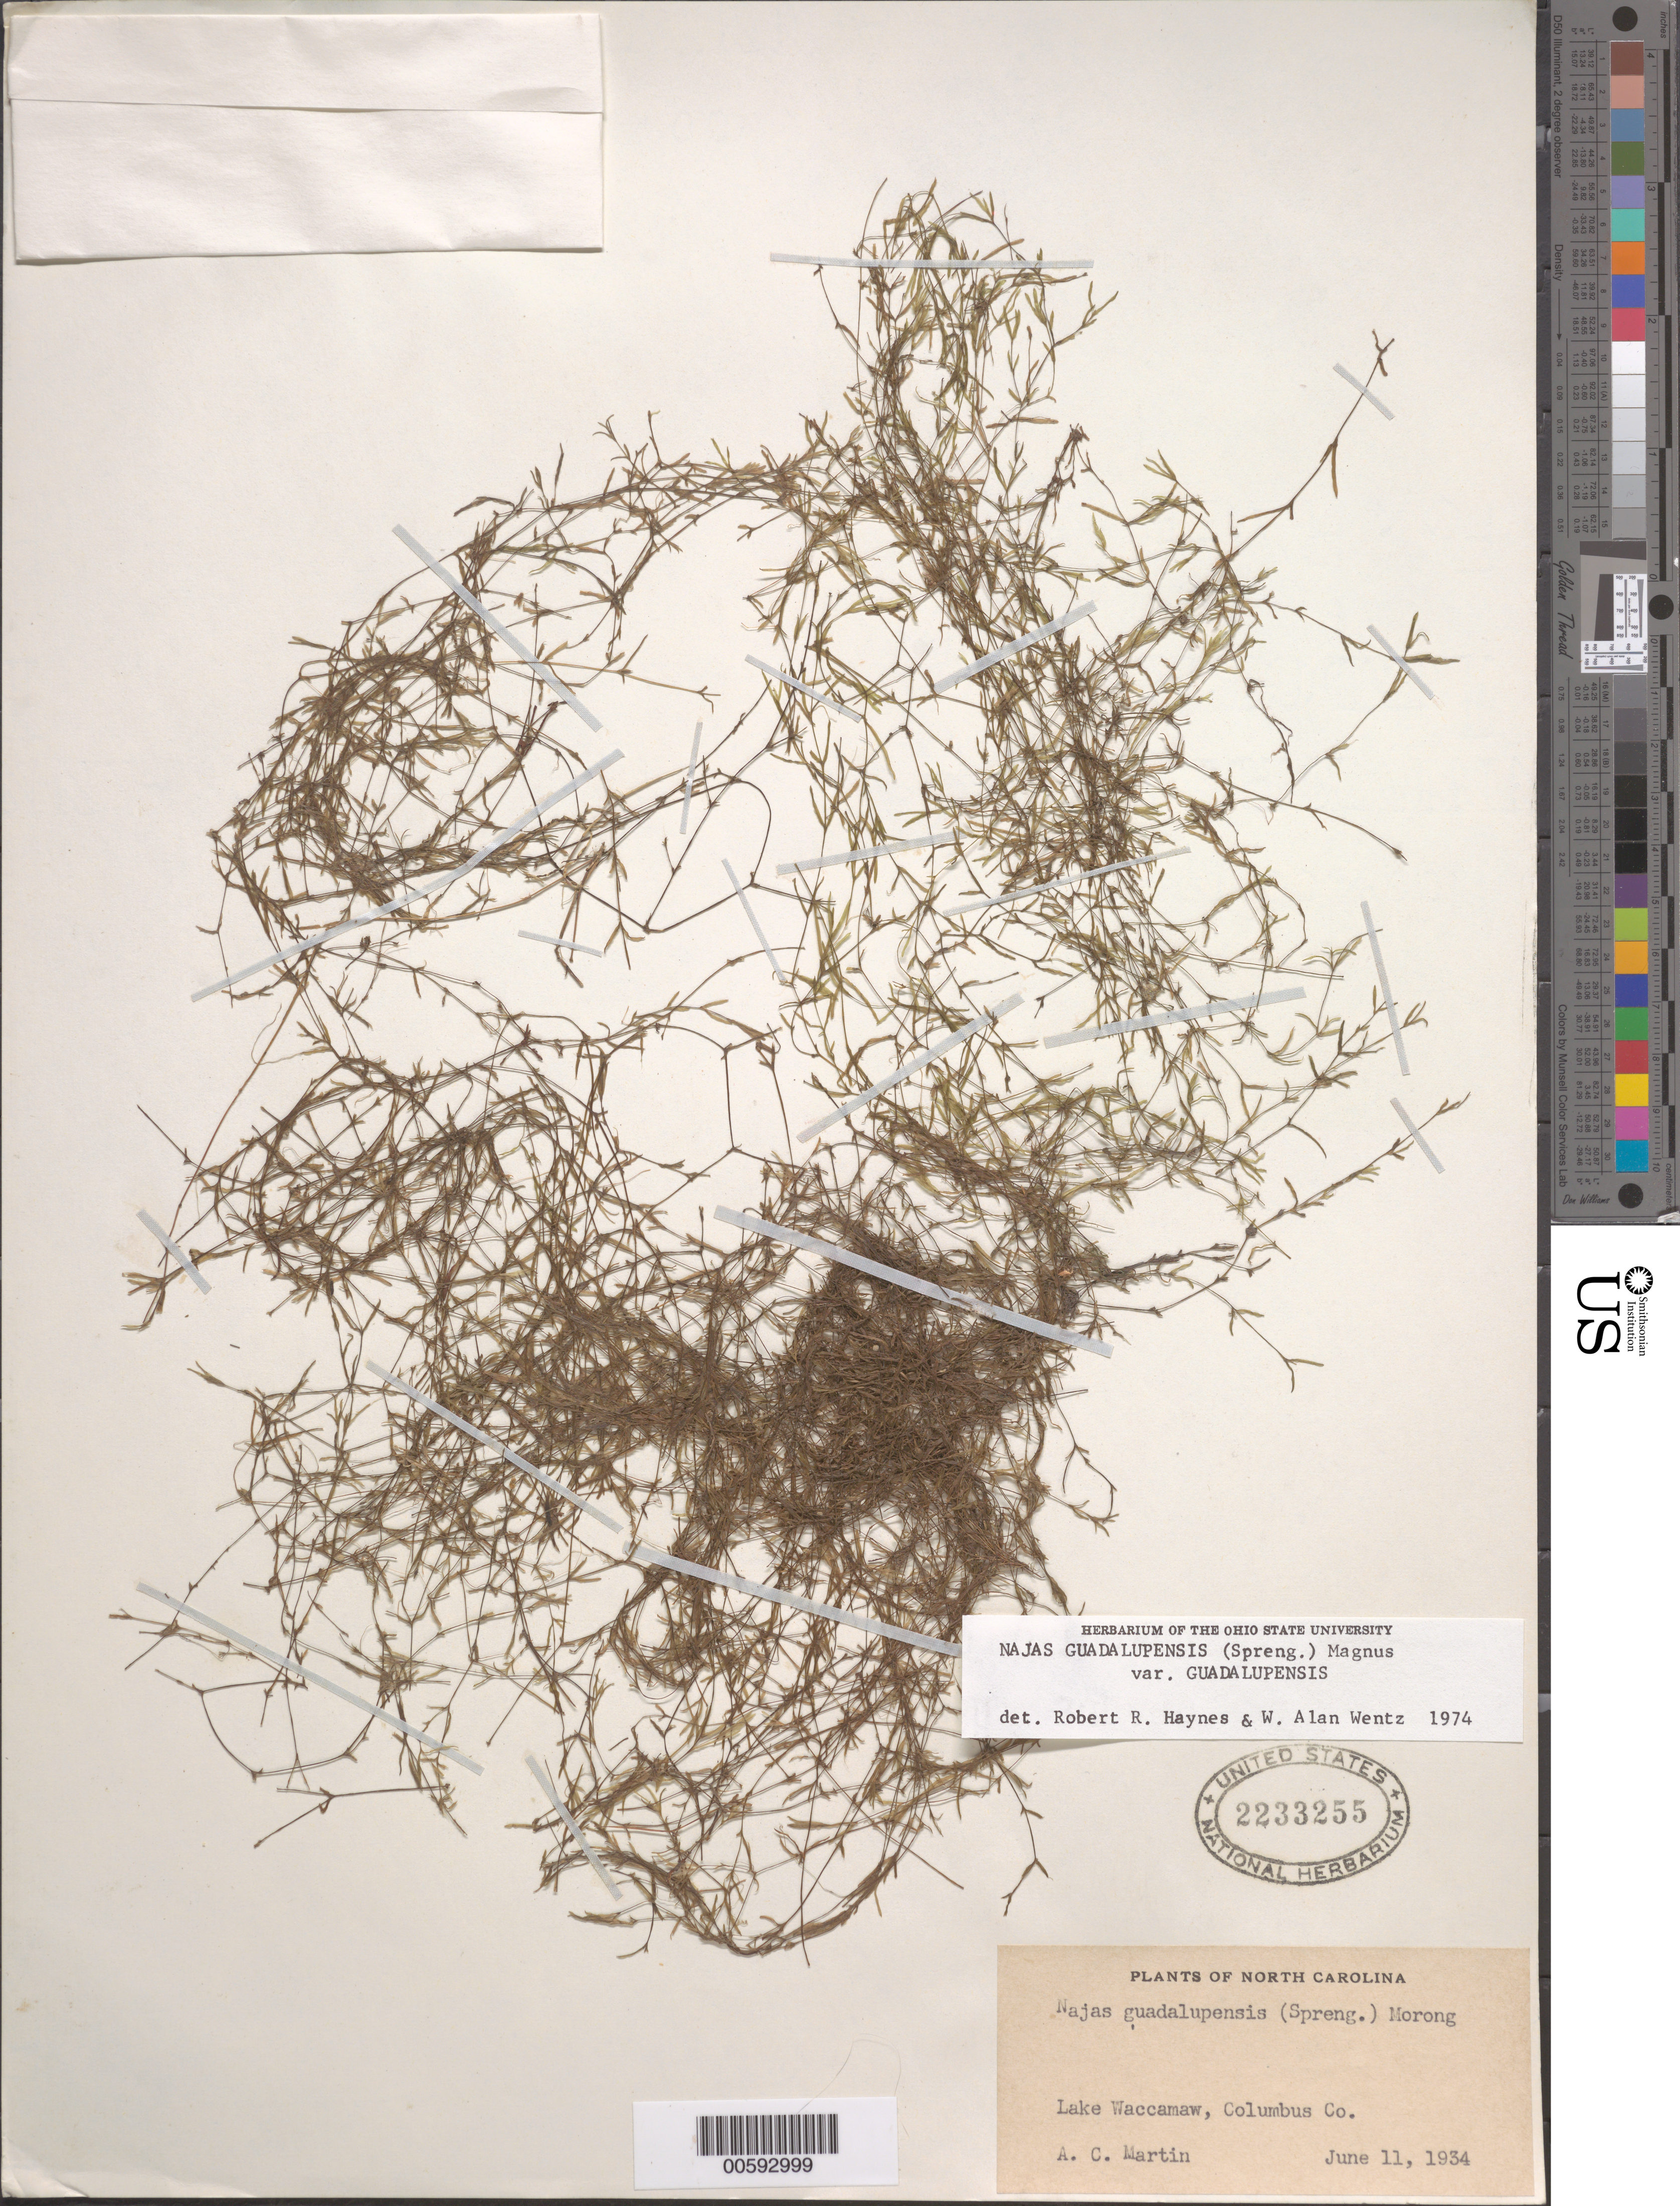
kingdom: Plantae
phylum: Tracheophyta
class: Liliopsida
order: Alismatales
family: Hydrocharitaceae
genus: Najas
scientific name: Najas guadalupensis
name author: (Spreng.) Magnus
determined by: Haynes, R. R.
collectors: A. C. Martin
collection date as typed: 11 Jun 1934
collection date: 1934-06-11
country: United States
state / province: North Carolina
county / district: Columbus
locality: Lake Waccamaw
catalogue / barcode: US 2233255